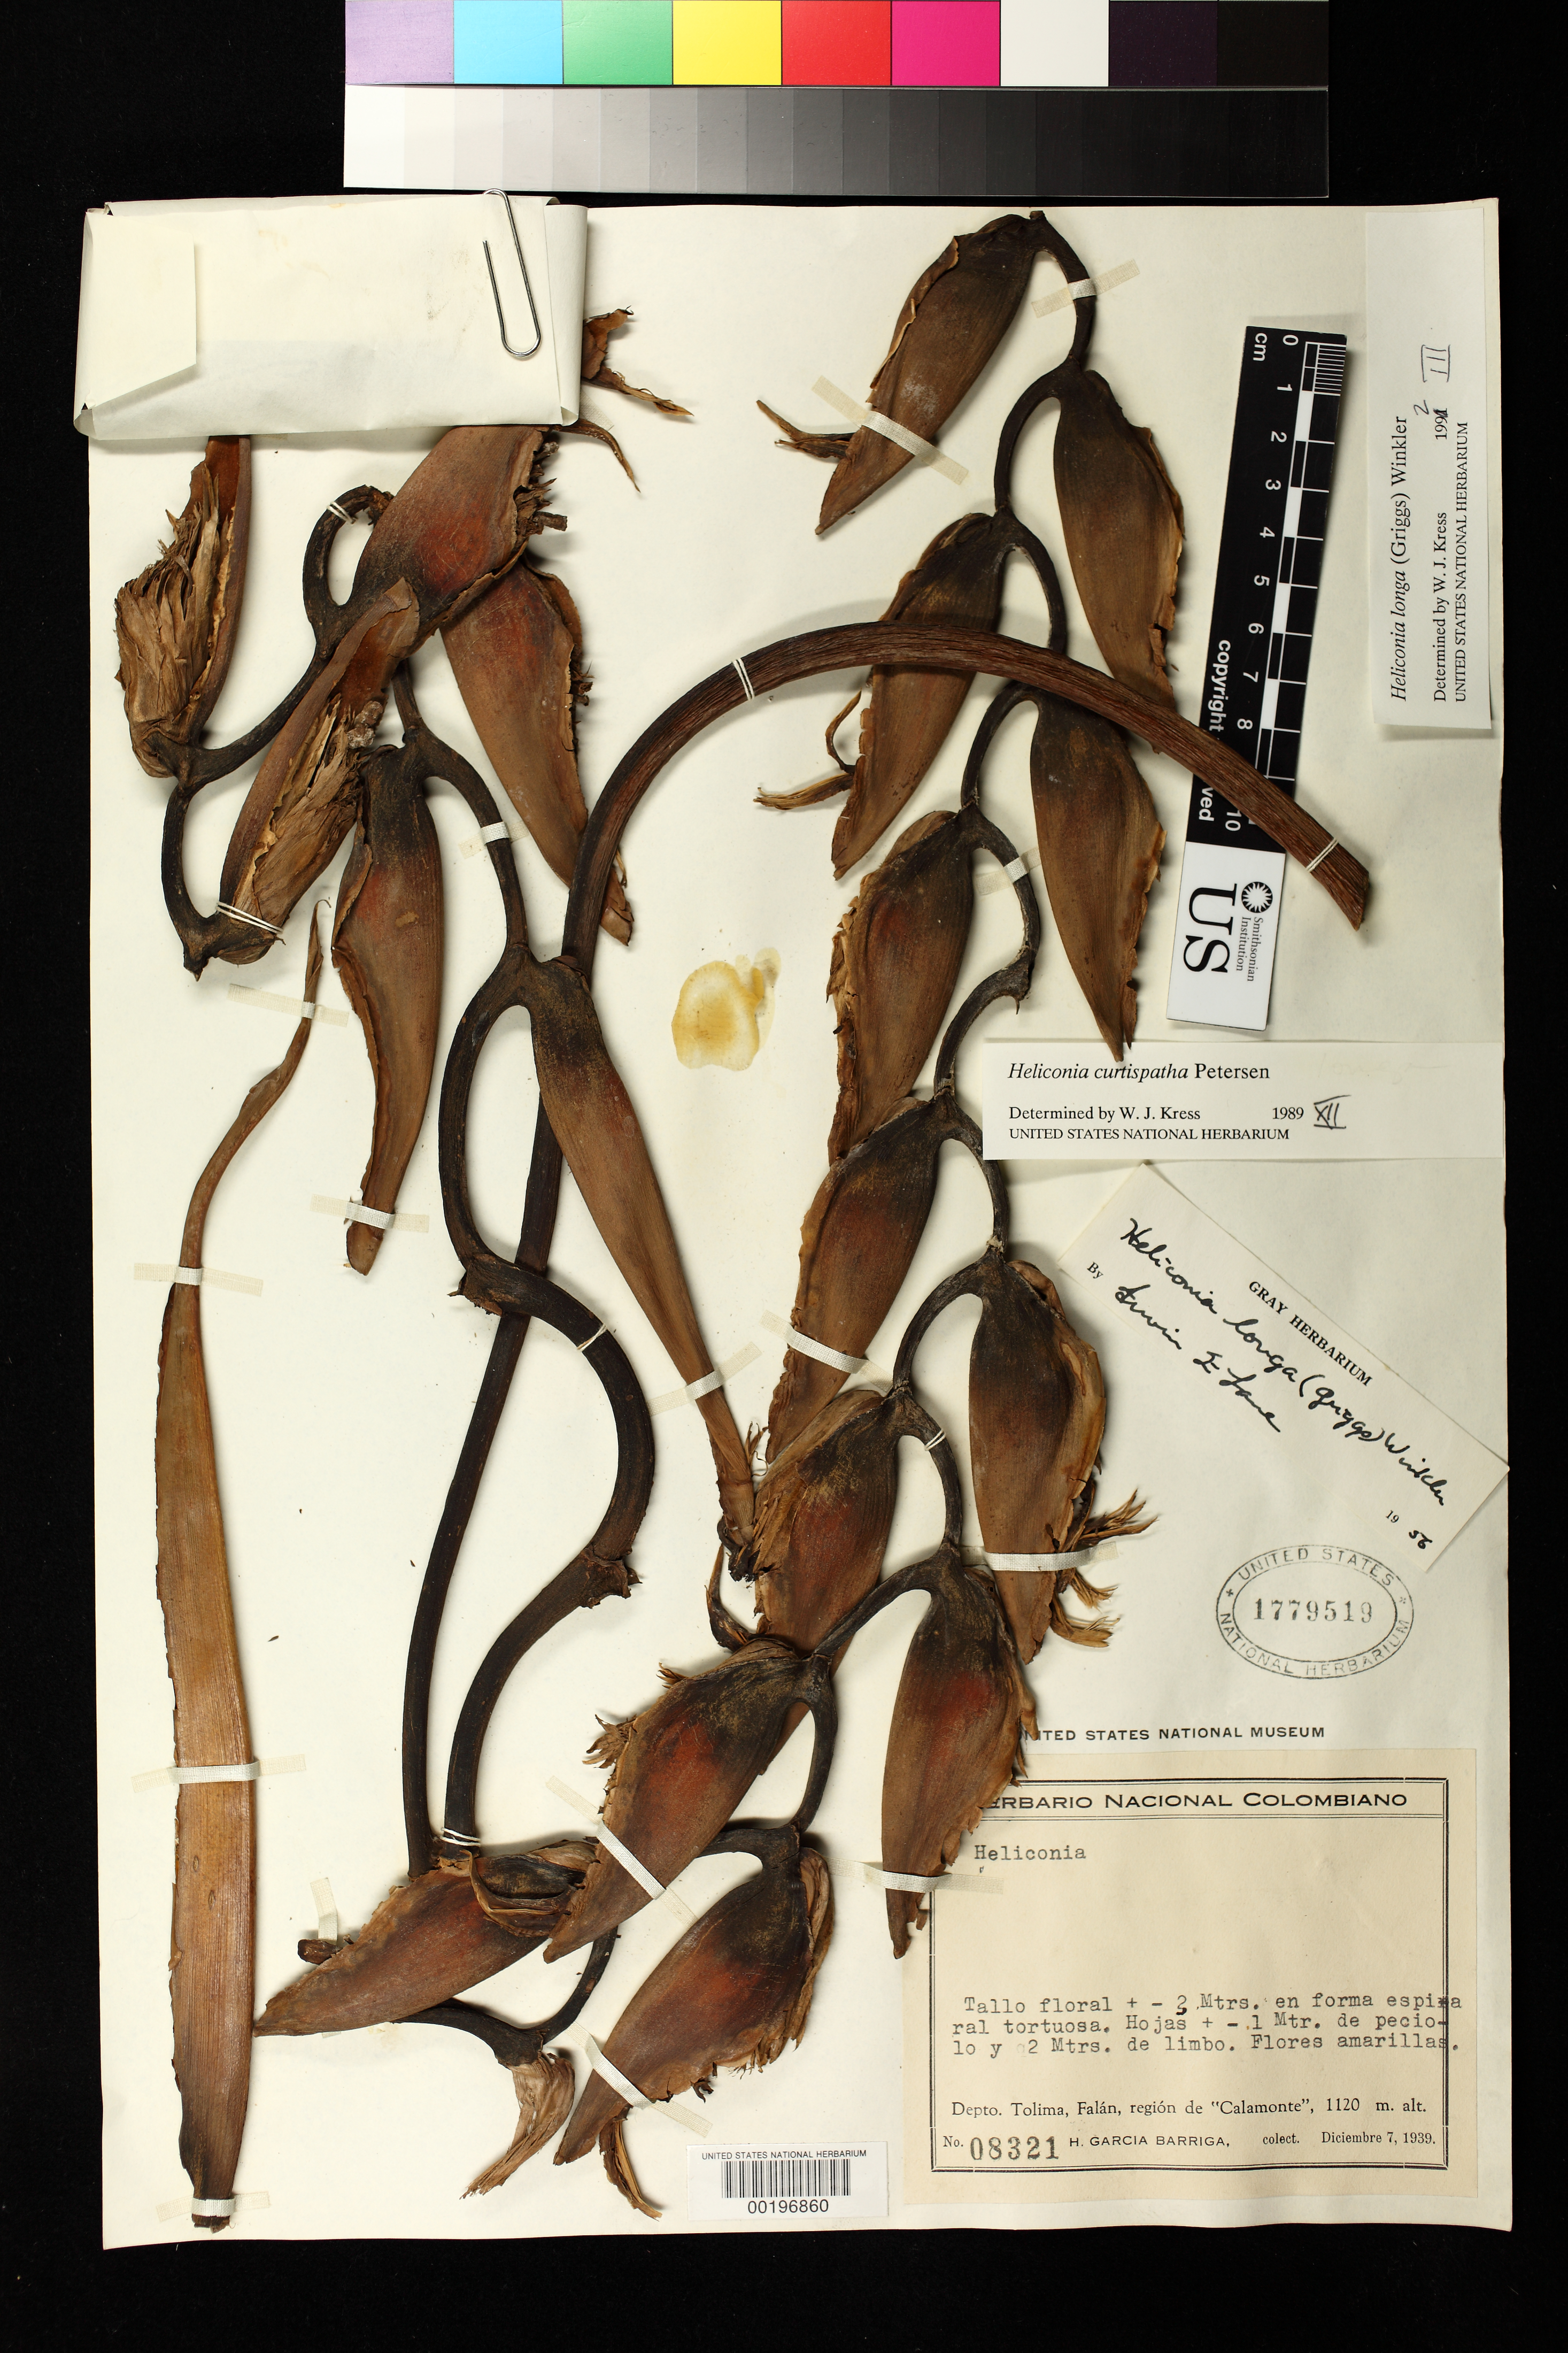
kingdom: Plantae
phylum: Tracheophyta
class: Liliopsida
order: Zingiberales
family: Heliconiaceae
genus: Heliconia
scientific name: Heliconia longa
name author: (R.F. Griggs) H.J.P. Winkl.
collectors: H. García Barriga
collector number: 08321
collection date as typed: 07 Dec 1939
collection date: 1939-12-07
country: Colombia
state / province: Tolima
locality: Fallan, region de "Calamonte"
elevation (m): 1120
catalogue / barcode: US 1779519